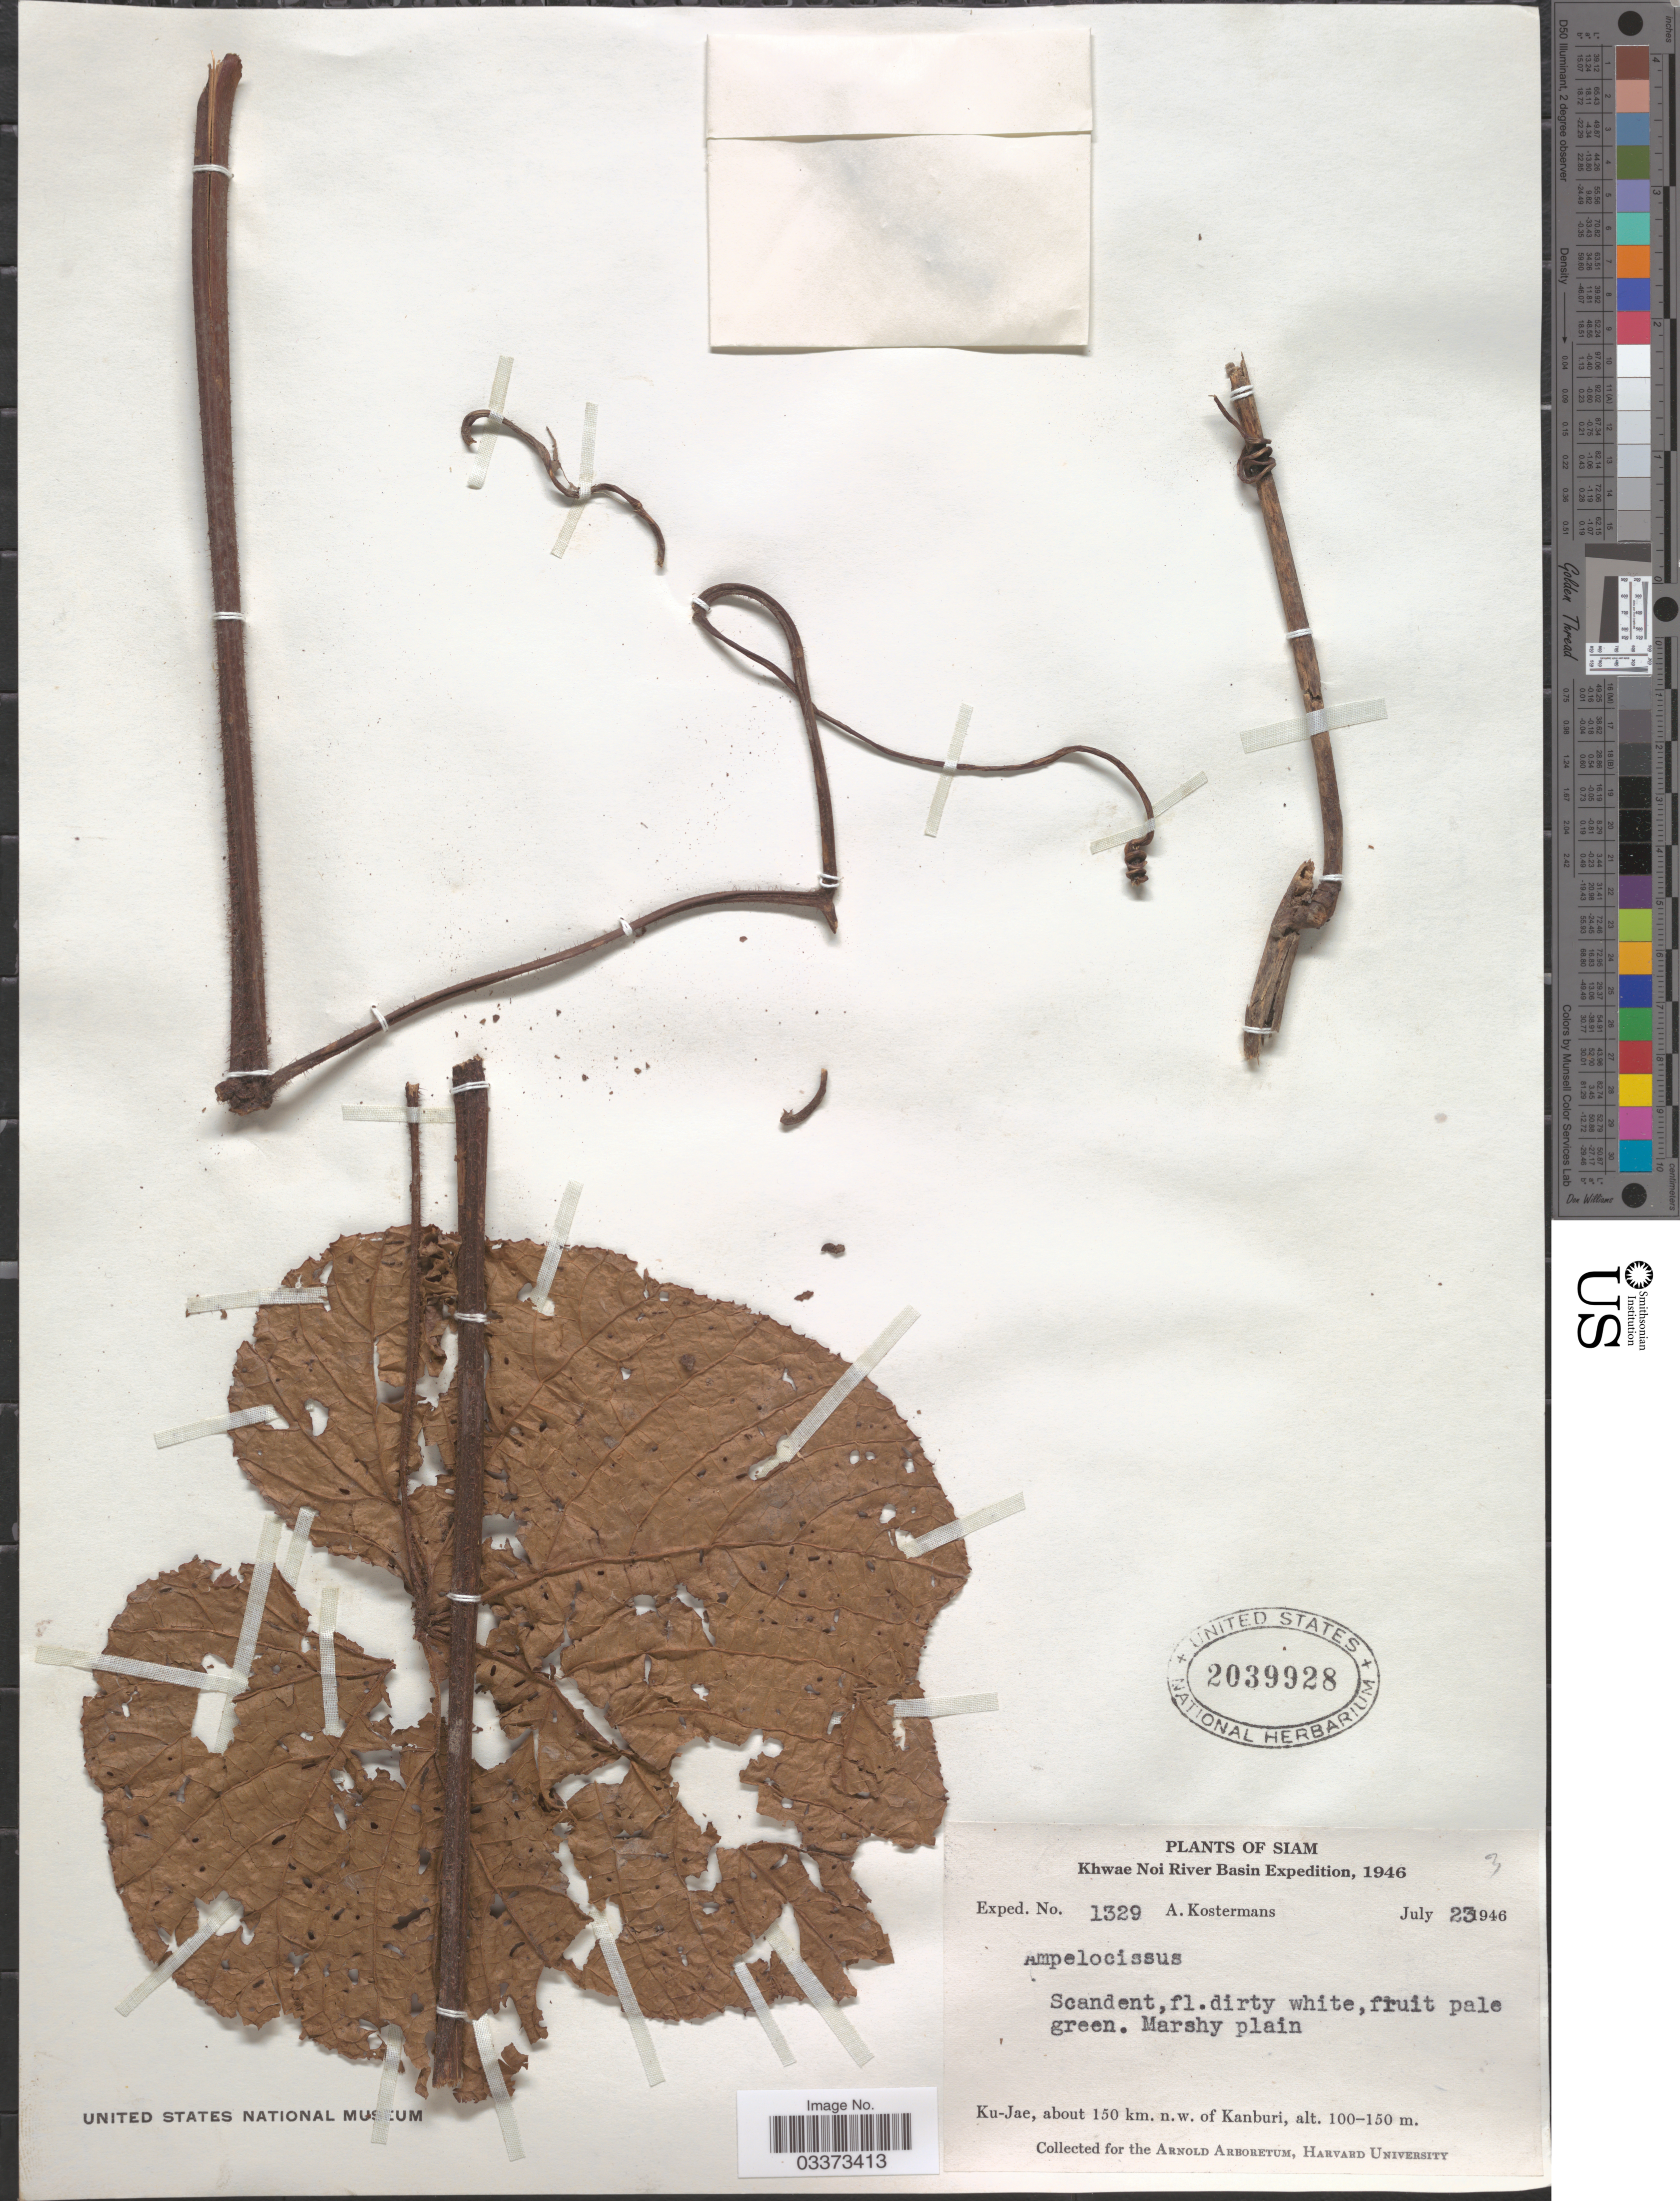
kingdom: Plantae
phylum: Tracheophyta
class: Magnoliopsida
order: Vitales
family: Vitaceae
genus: Ampelocissus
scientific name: Ampelocissus sp.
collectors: A. J. G. Kostermans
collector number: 1329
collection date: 1946-07-23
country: Thailand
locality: Siam. Khwae Noi River Basin. Ku-Jae, about 150 km. n.w. of Kanburi.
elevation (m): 100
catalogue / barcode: US 2039928